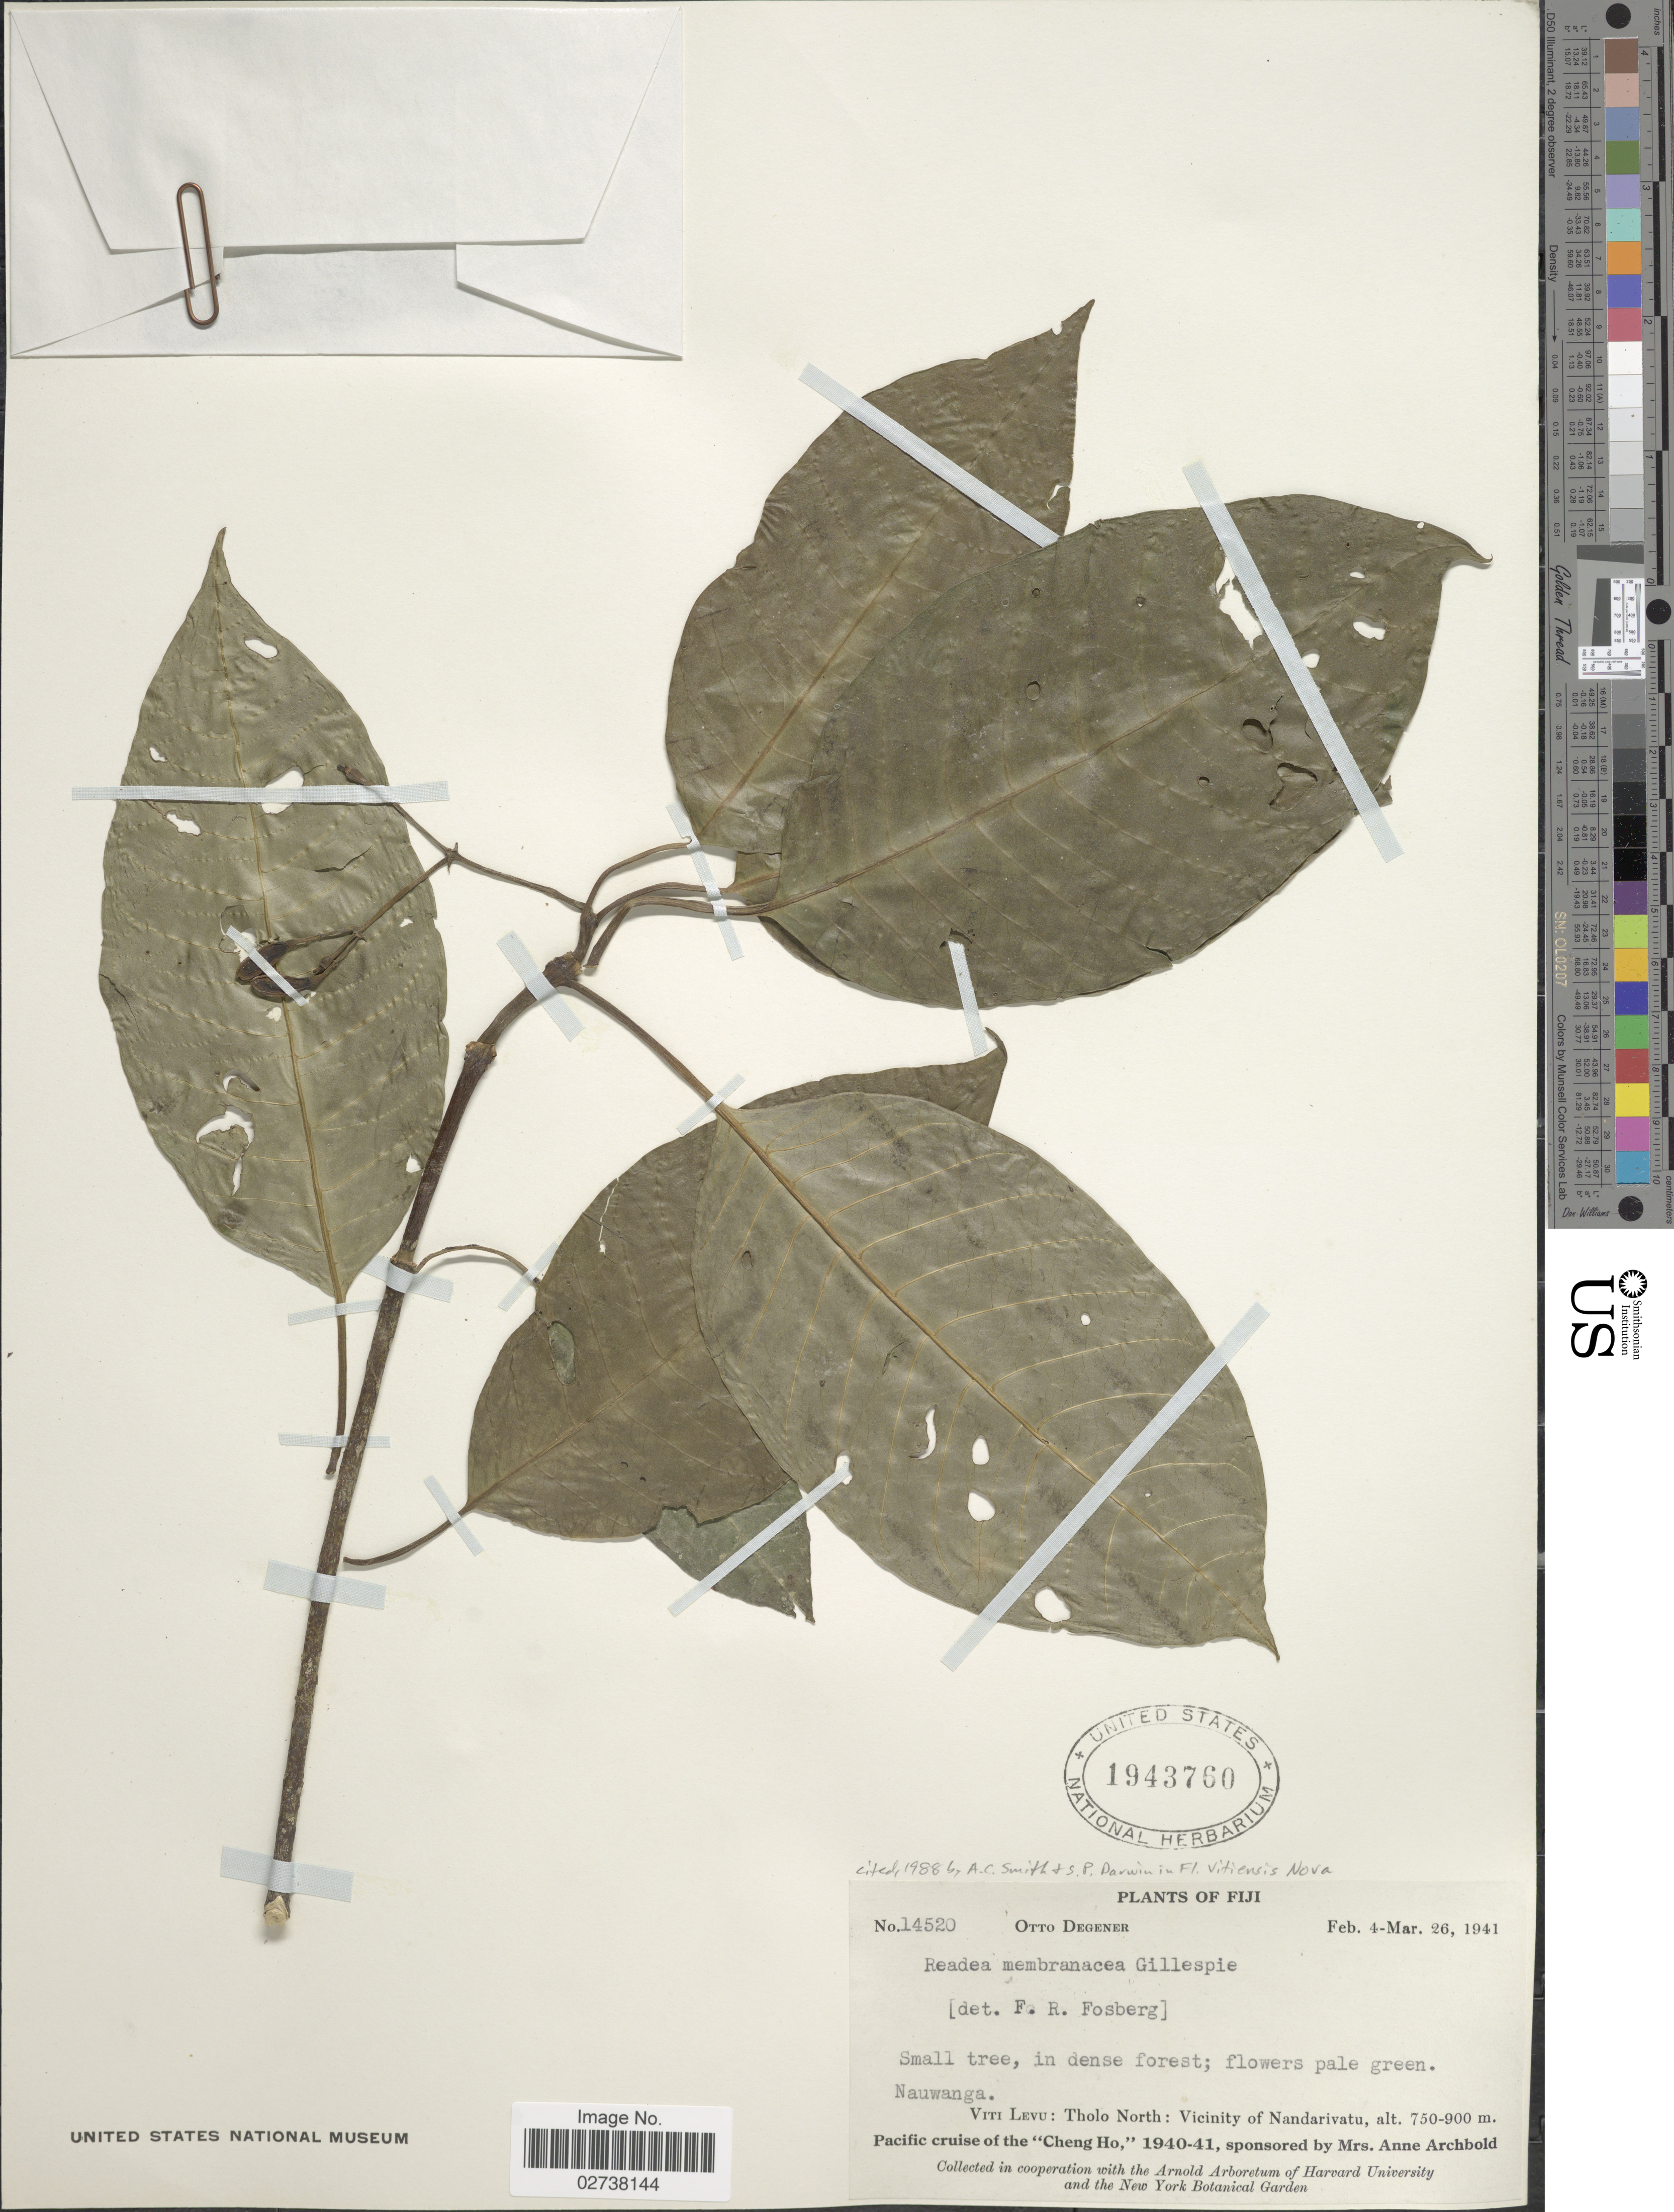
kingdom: Plantae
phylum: Tracheophyta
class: Magnoliopsida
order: Gentianales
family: Rubiaceae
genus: Readea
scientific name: Readea membranacea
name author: Gillespie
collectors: O. Degener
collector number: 14520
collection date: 1941-02-04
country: Fiji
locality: Nauwanga, Viti Levu: Tholo North: Vicinity of Nandarivatu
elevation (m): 750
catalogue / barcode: US 1943760